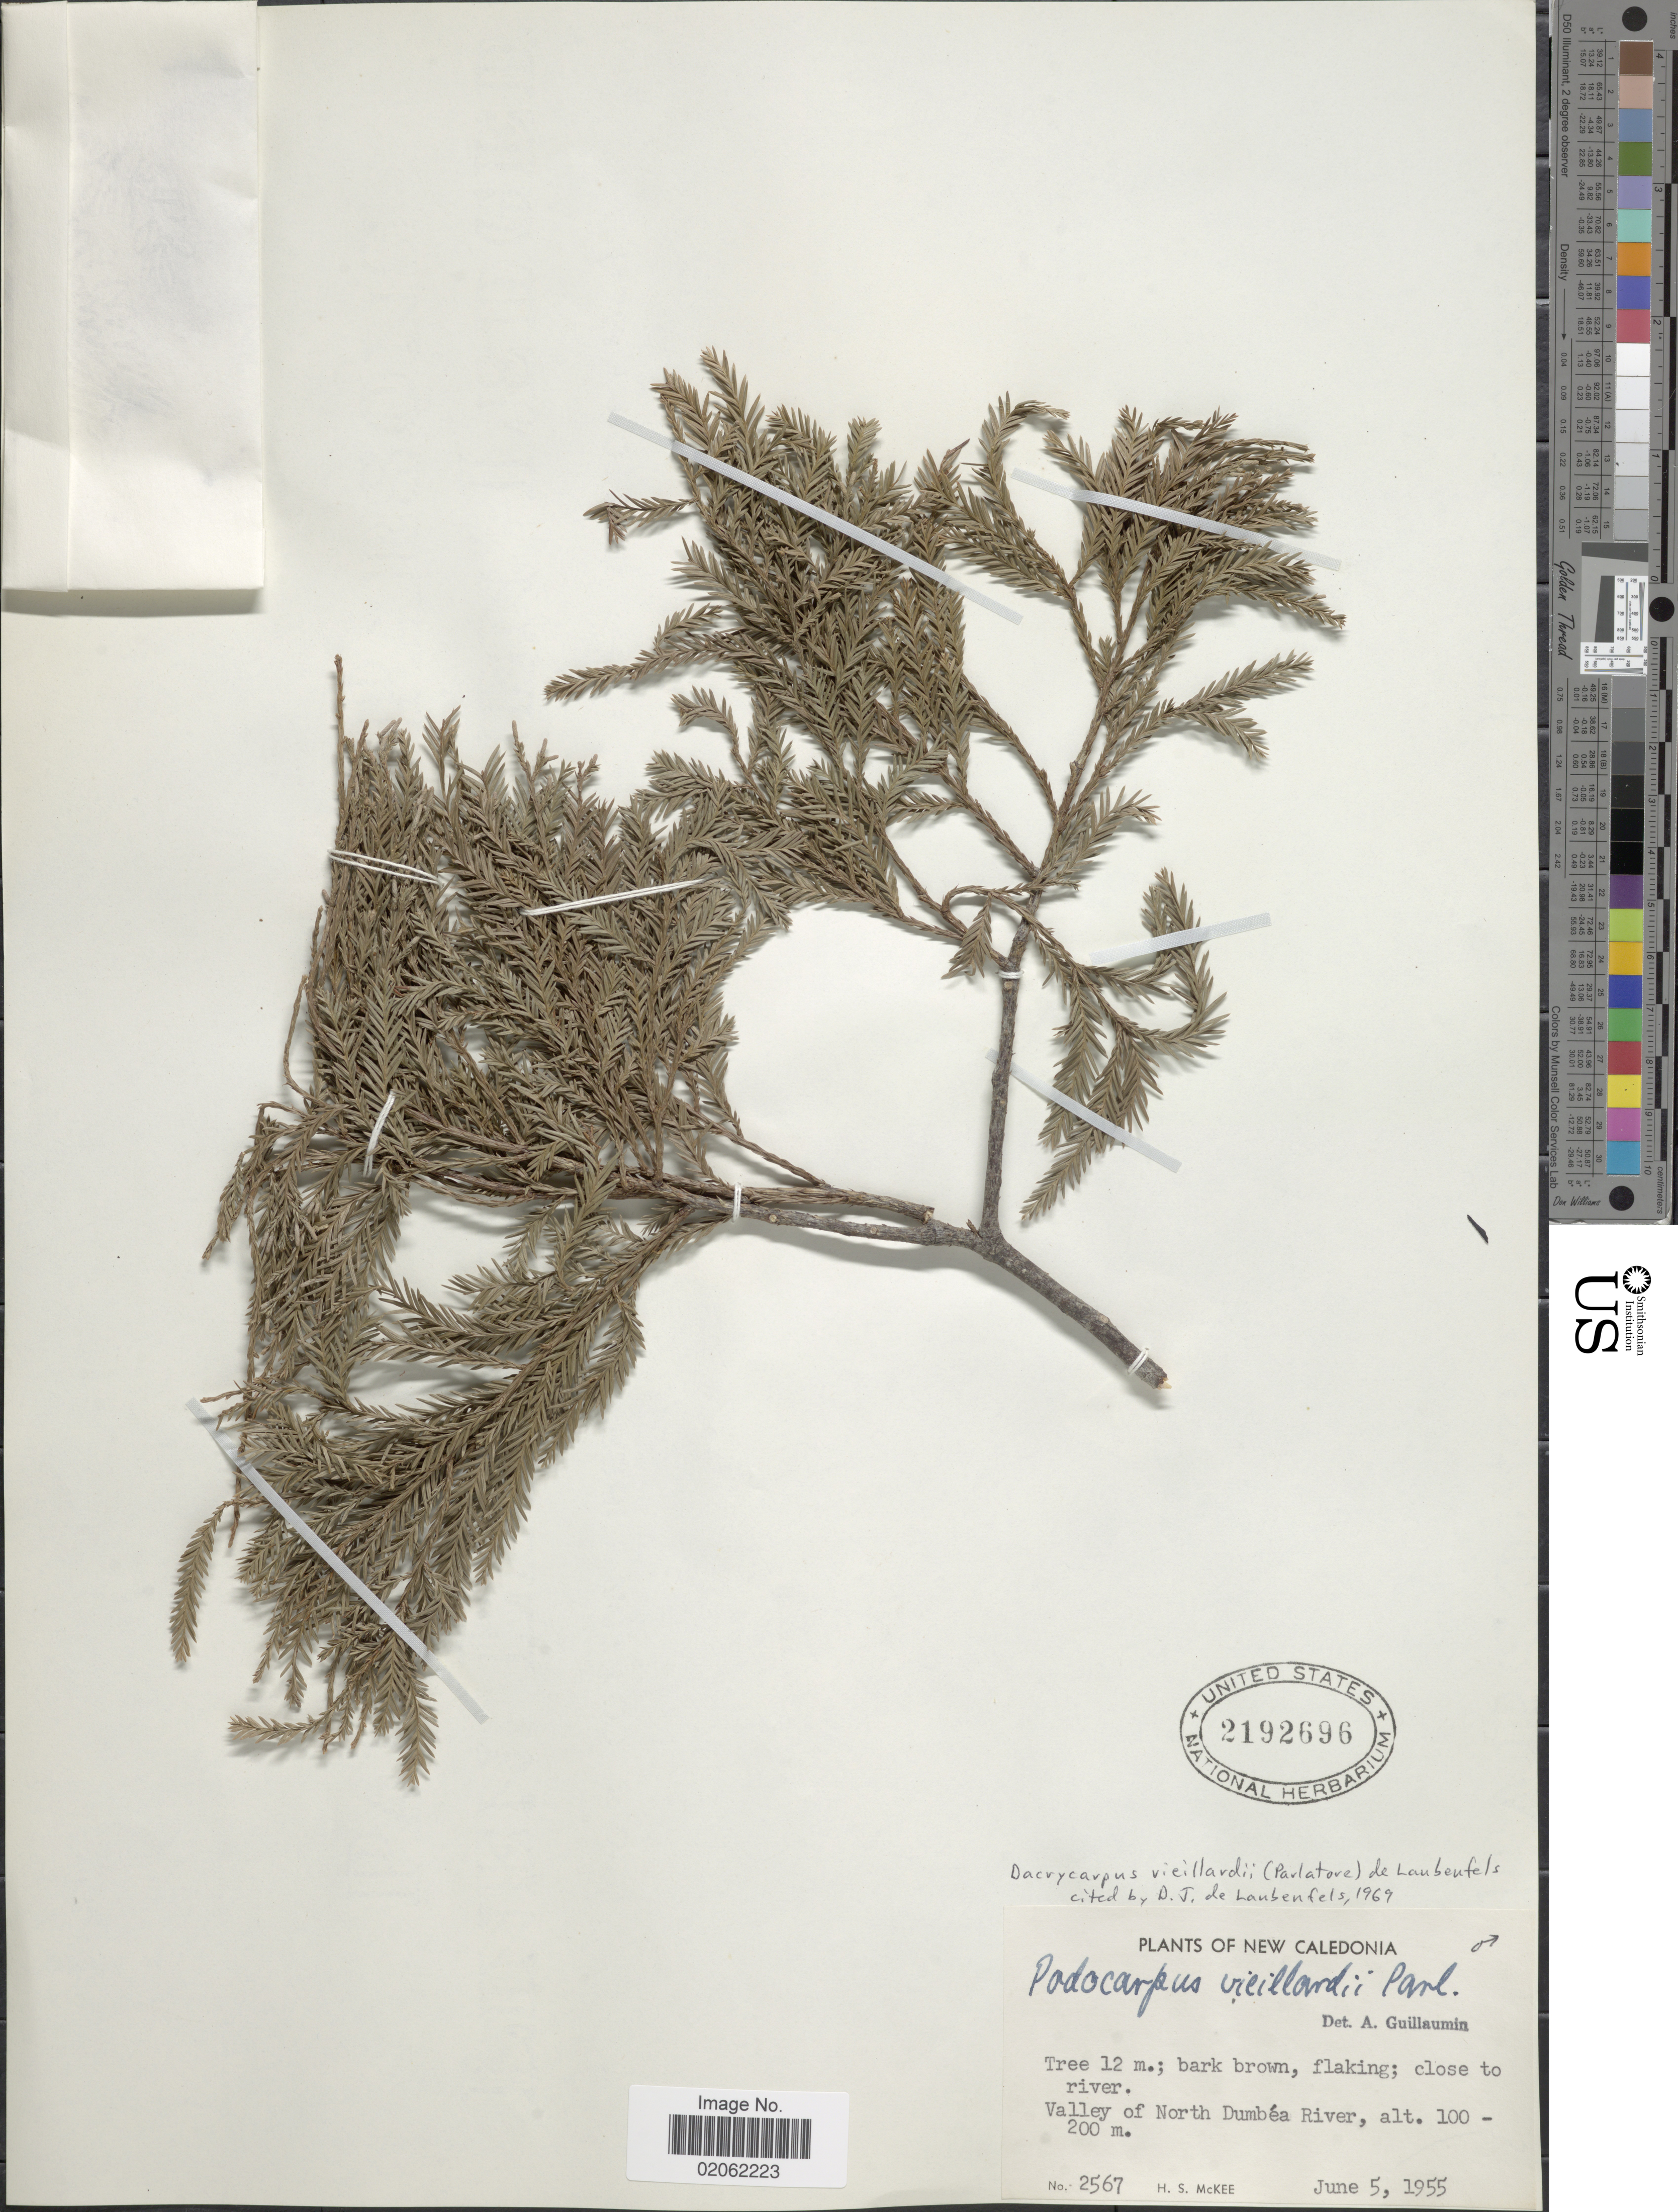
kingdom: Plantae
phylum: Tracheophyta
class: Pinopsida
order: Pinales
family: Podocarpaceae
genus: Dacrycarpus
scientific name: Dacrycarpus vieillardii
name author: (Parl.) de Laub.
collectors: H. S. McKee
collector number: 2567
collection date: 1955-06-05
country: New Caledonia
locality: Close to river, Valley of North Dumbéa River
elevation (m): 100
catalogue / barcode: US 2192696